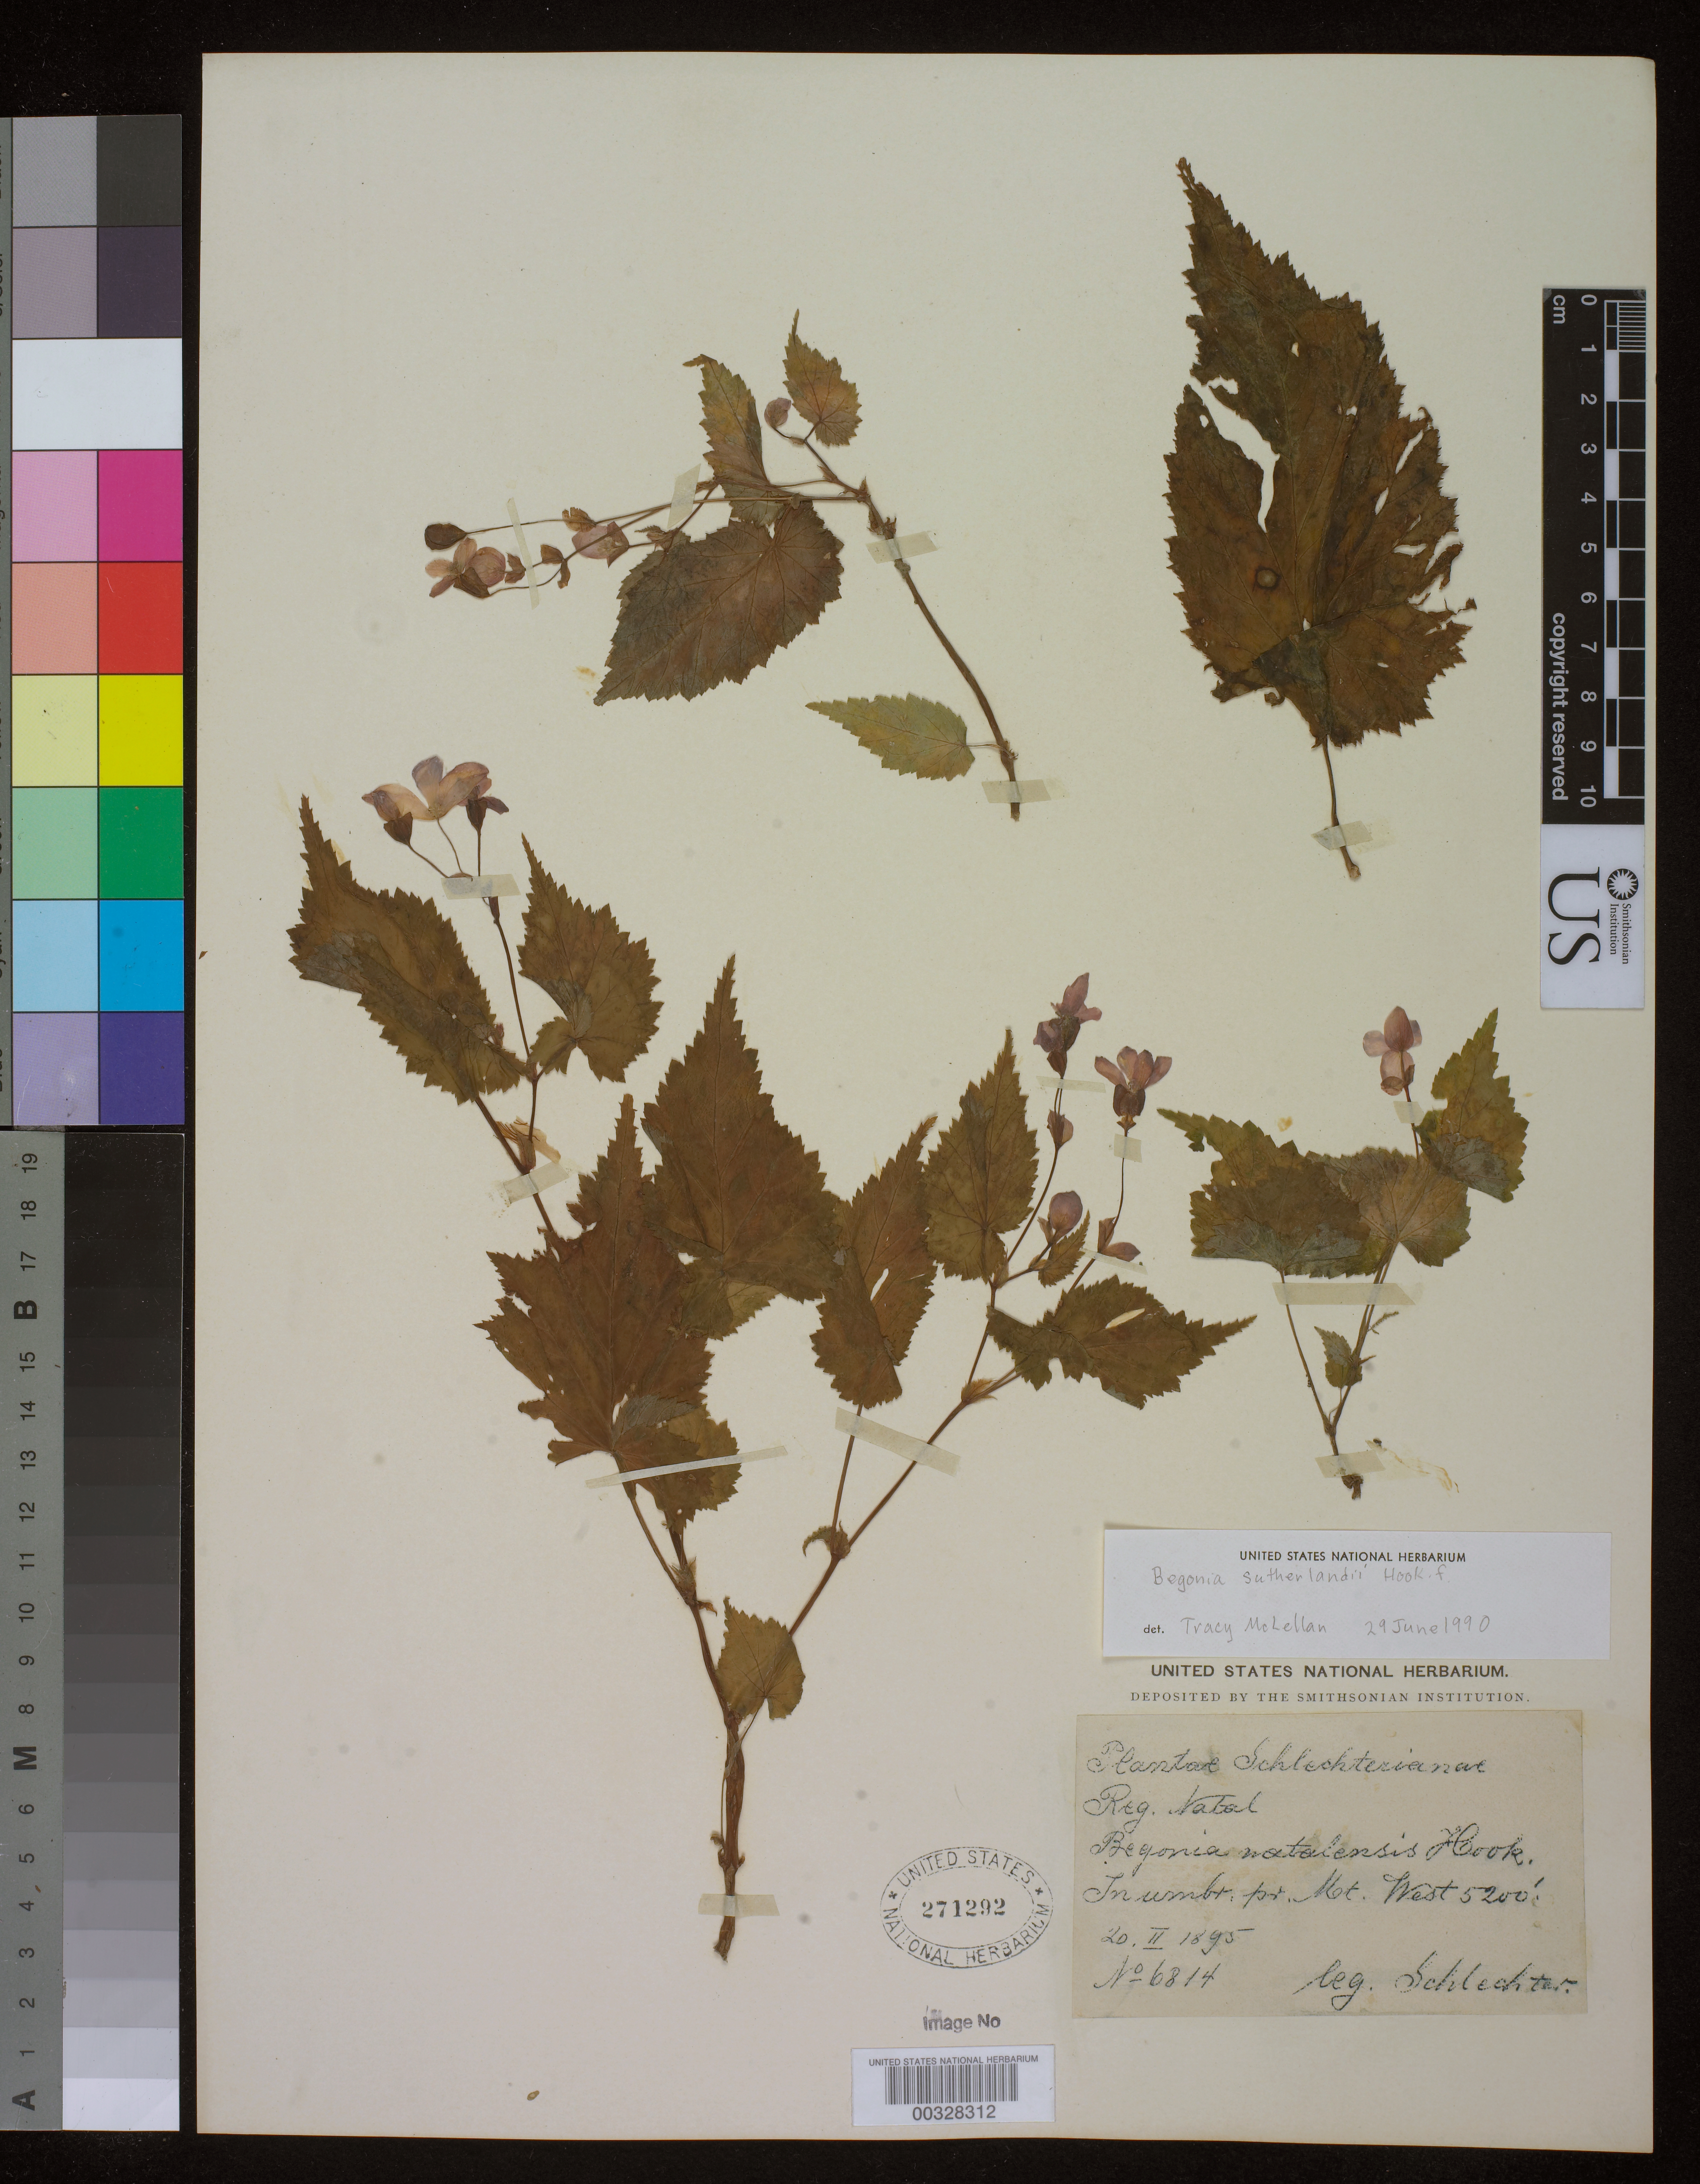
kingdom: Plantae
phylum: Tracheophyta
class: Magnoliopsida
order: Cucurbitales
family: Begoniaceae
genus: Begonia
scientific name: Begonia natalensis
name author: Hook.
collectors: F. R. R. Schlechter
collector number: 6814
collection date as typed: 20 Feb 1895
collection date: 1895-02-20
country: South Africa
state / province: KwaZulu-Natal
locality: In umb. pr. mt. west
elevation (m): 1585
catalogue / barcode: US 271292